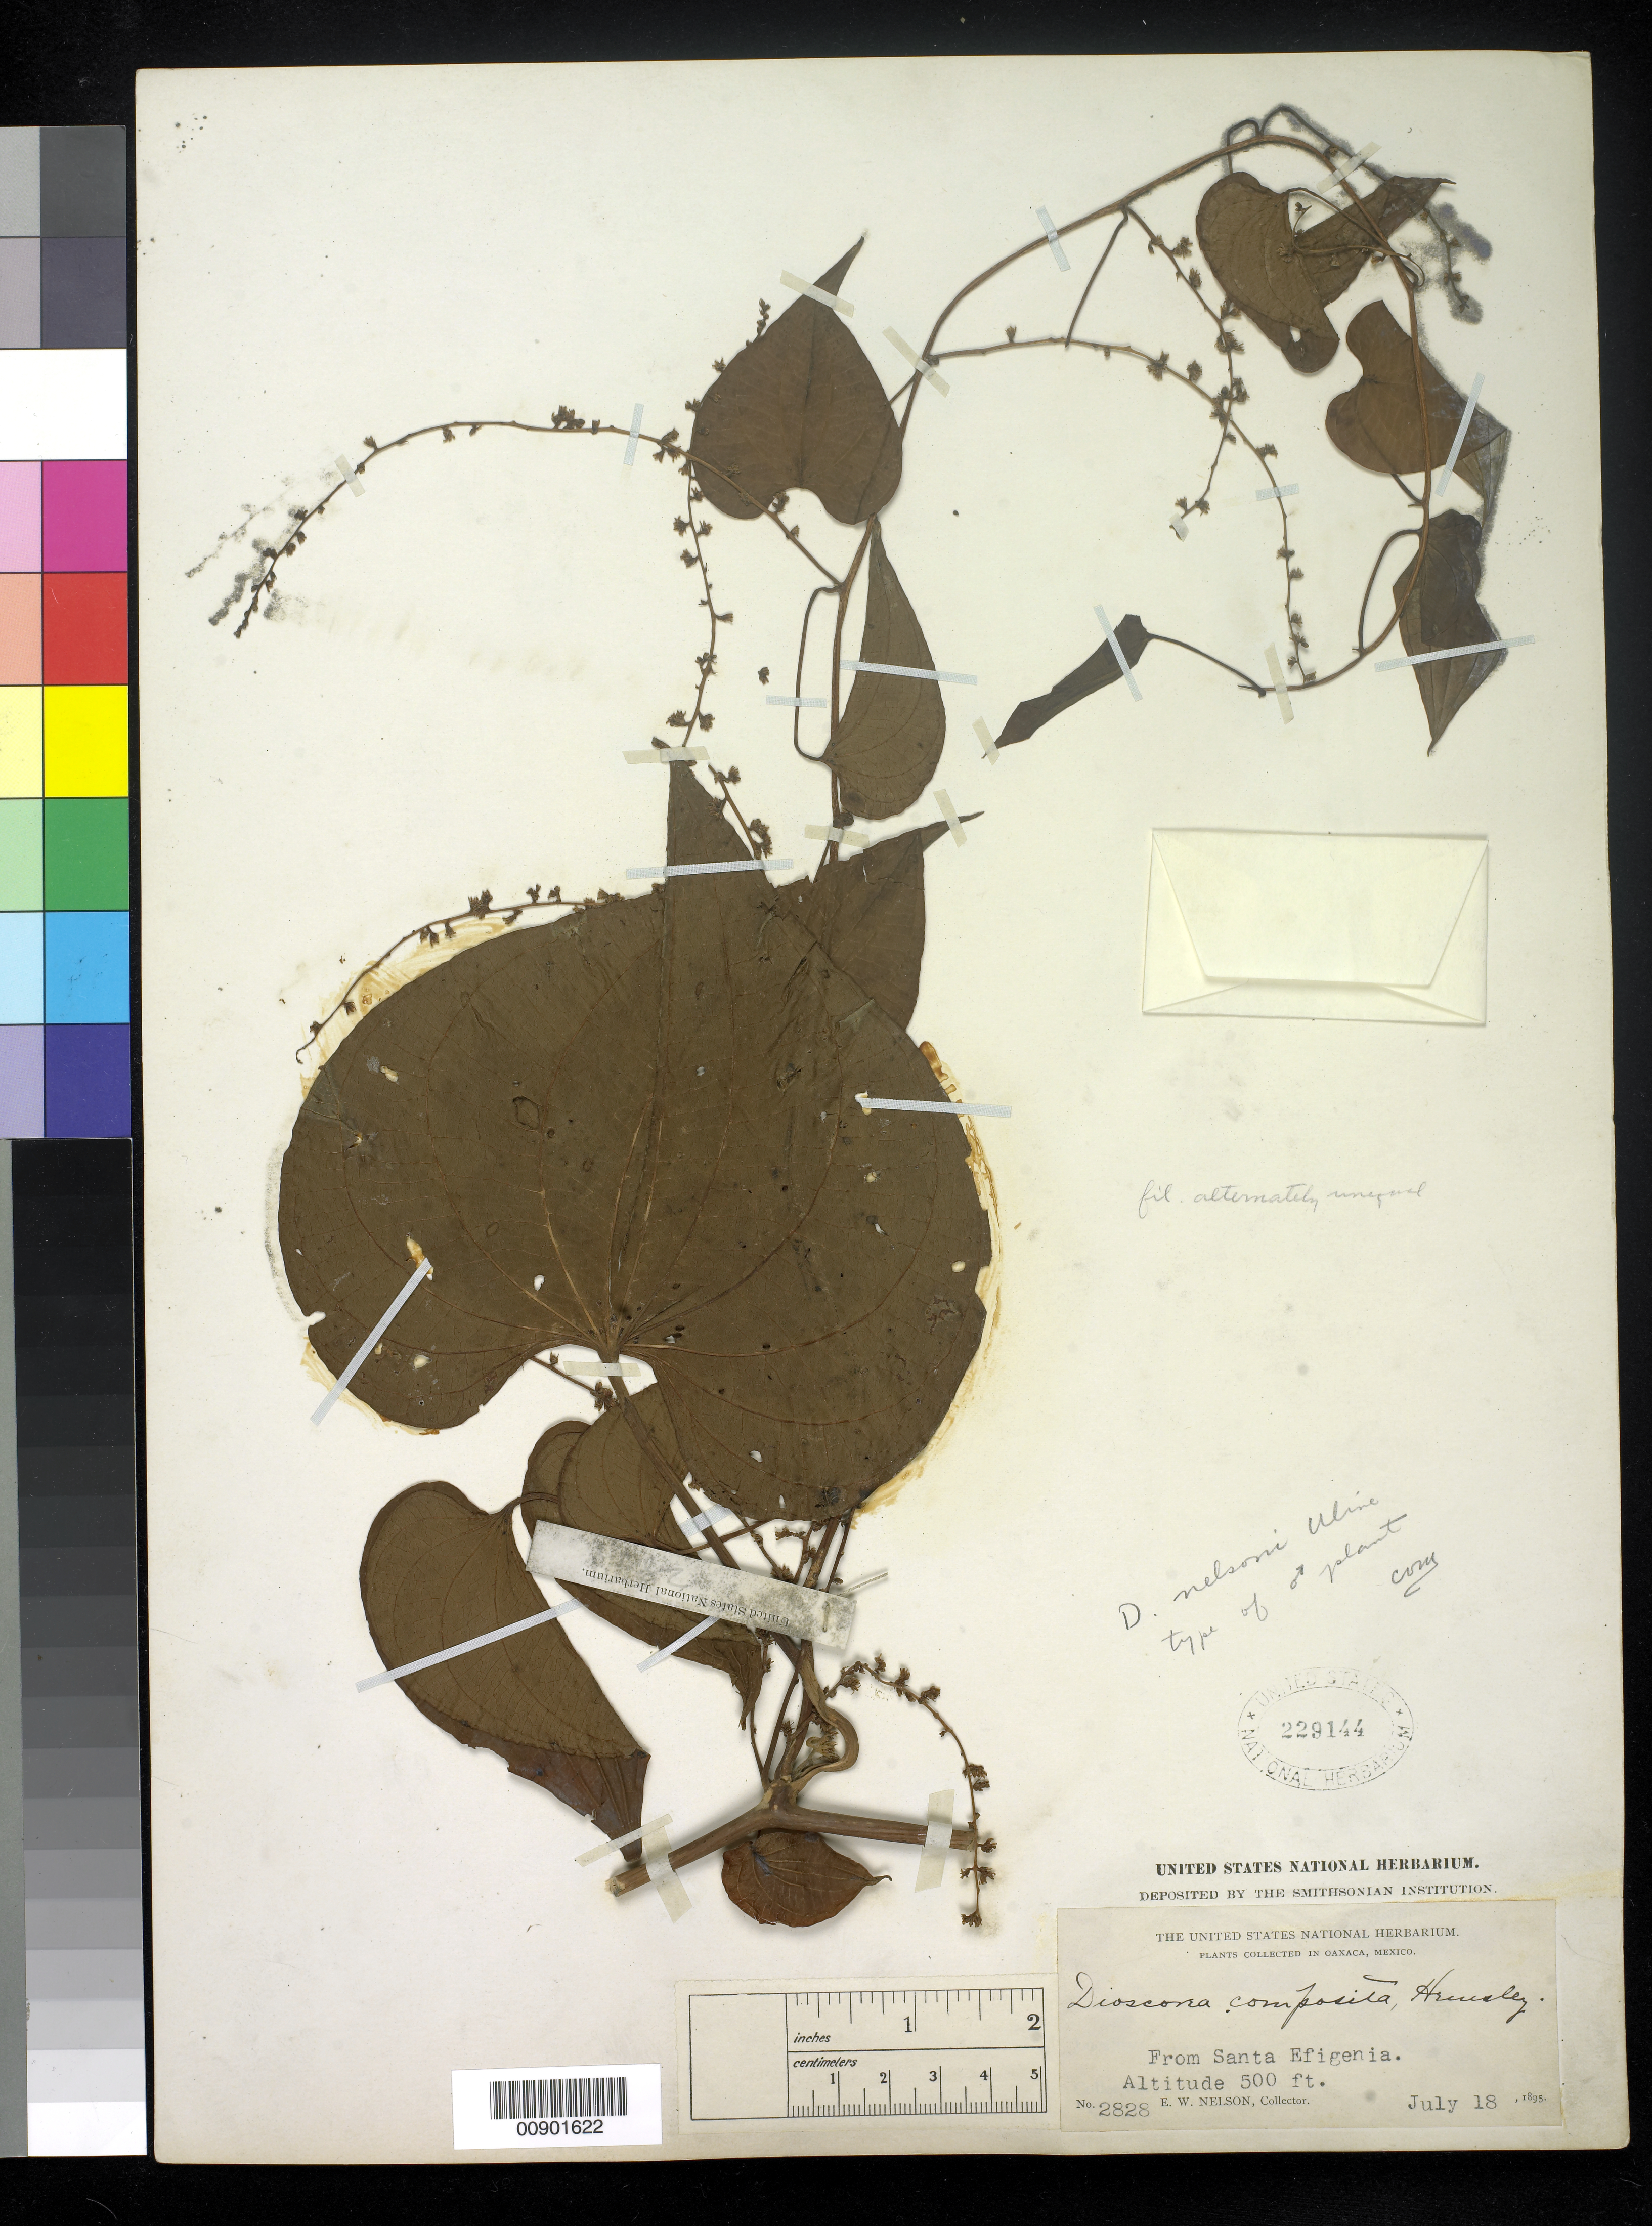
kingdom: Plantae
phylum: Tracheophyta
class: Liliopsida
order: Dioscoreales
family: Dioscoreaceae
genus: Dioscorea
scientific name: Dioscorea nelsonii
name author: Uline ex R. Knuth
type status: Isosyntype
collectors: E. W. Nelson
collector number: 2828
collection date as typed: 18 Jul 1895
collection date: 1895-07-18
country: Mexico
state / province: Oaxaca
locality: From Santa Efigenia.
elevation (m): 152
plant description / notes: Lectotype collection is Nelson 2855[a], effectively lectotypified by C.V. Morton (1936).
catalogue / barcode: US 229144